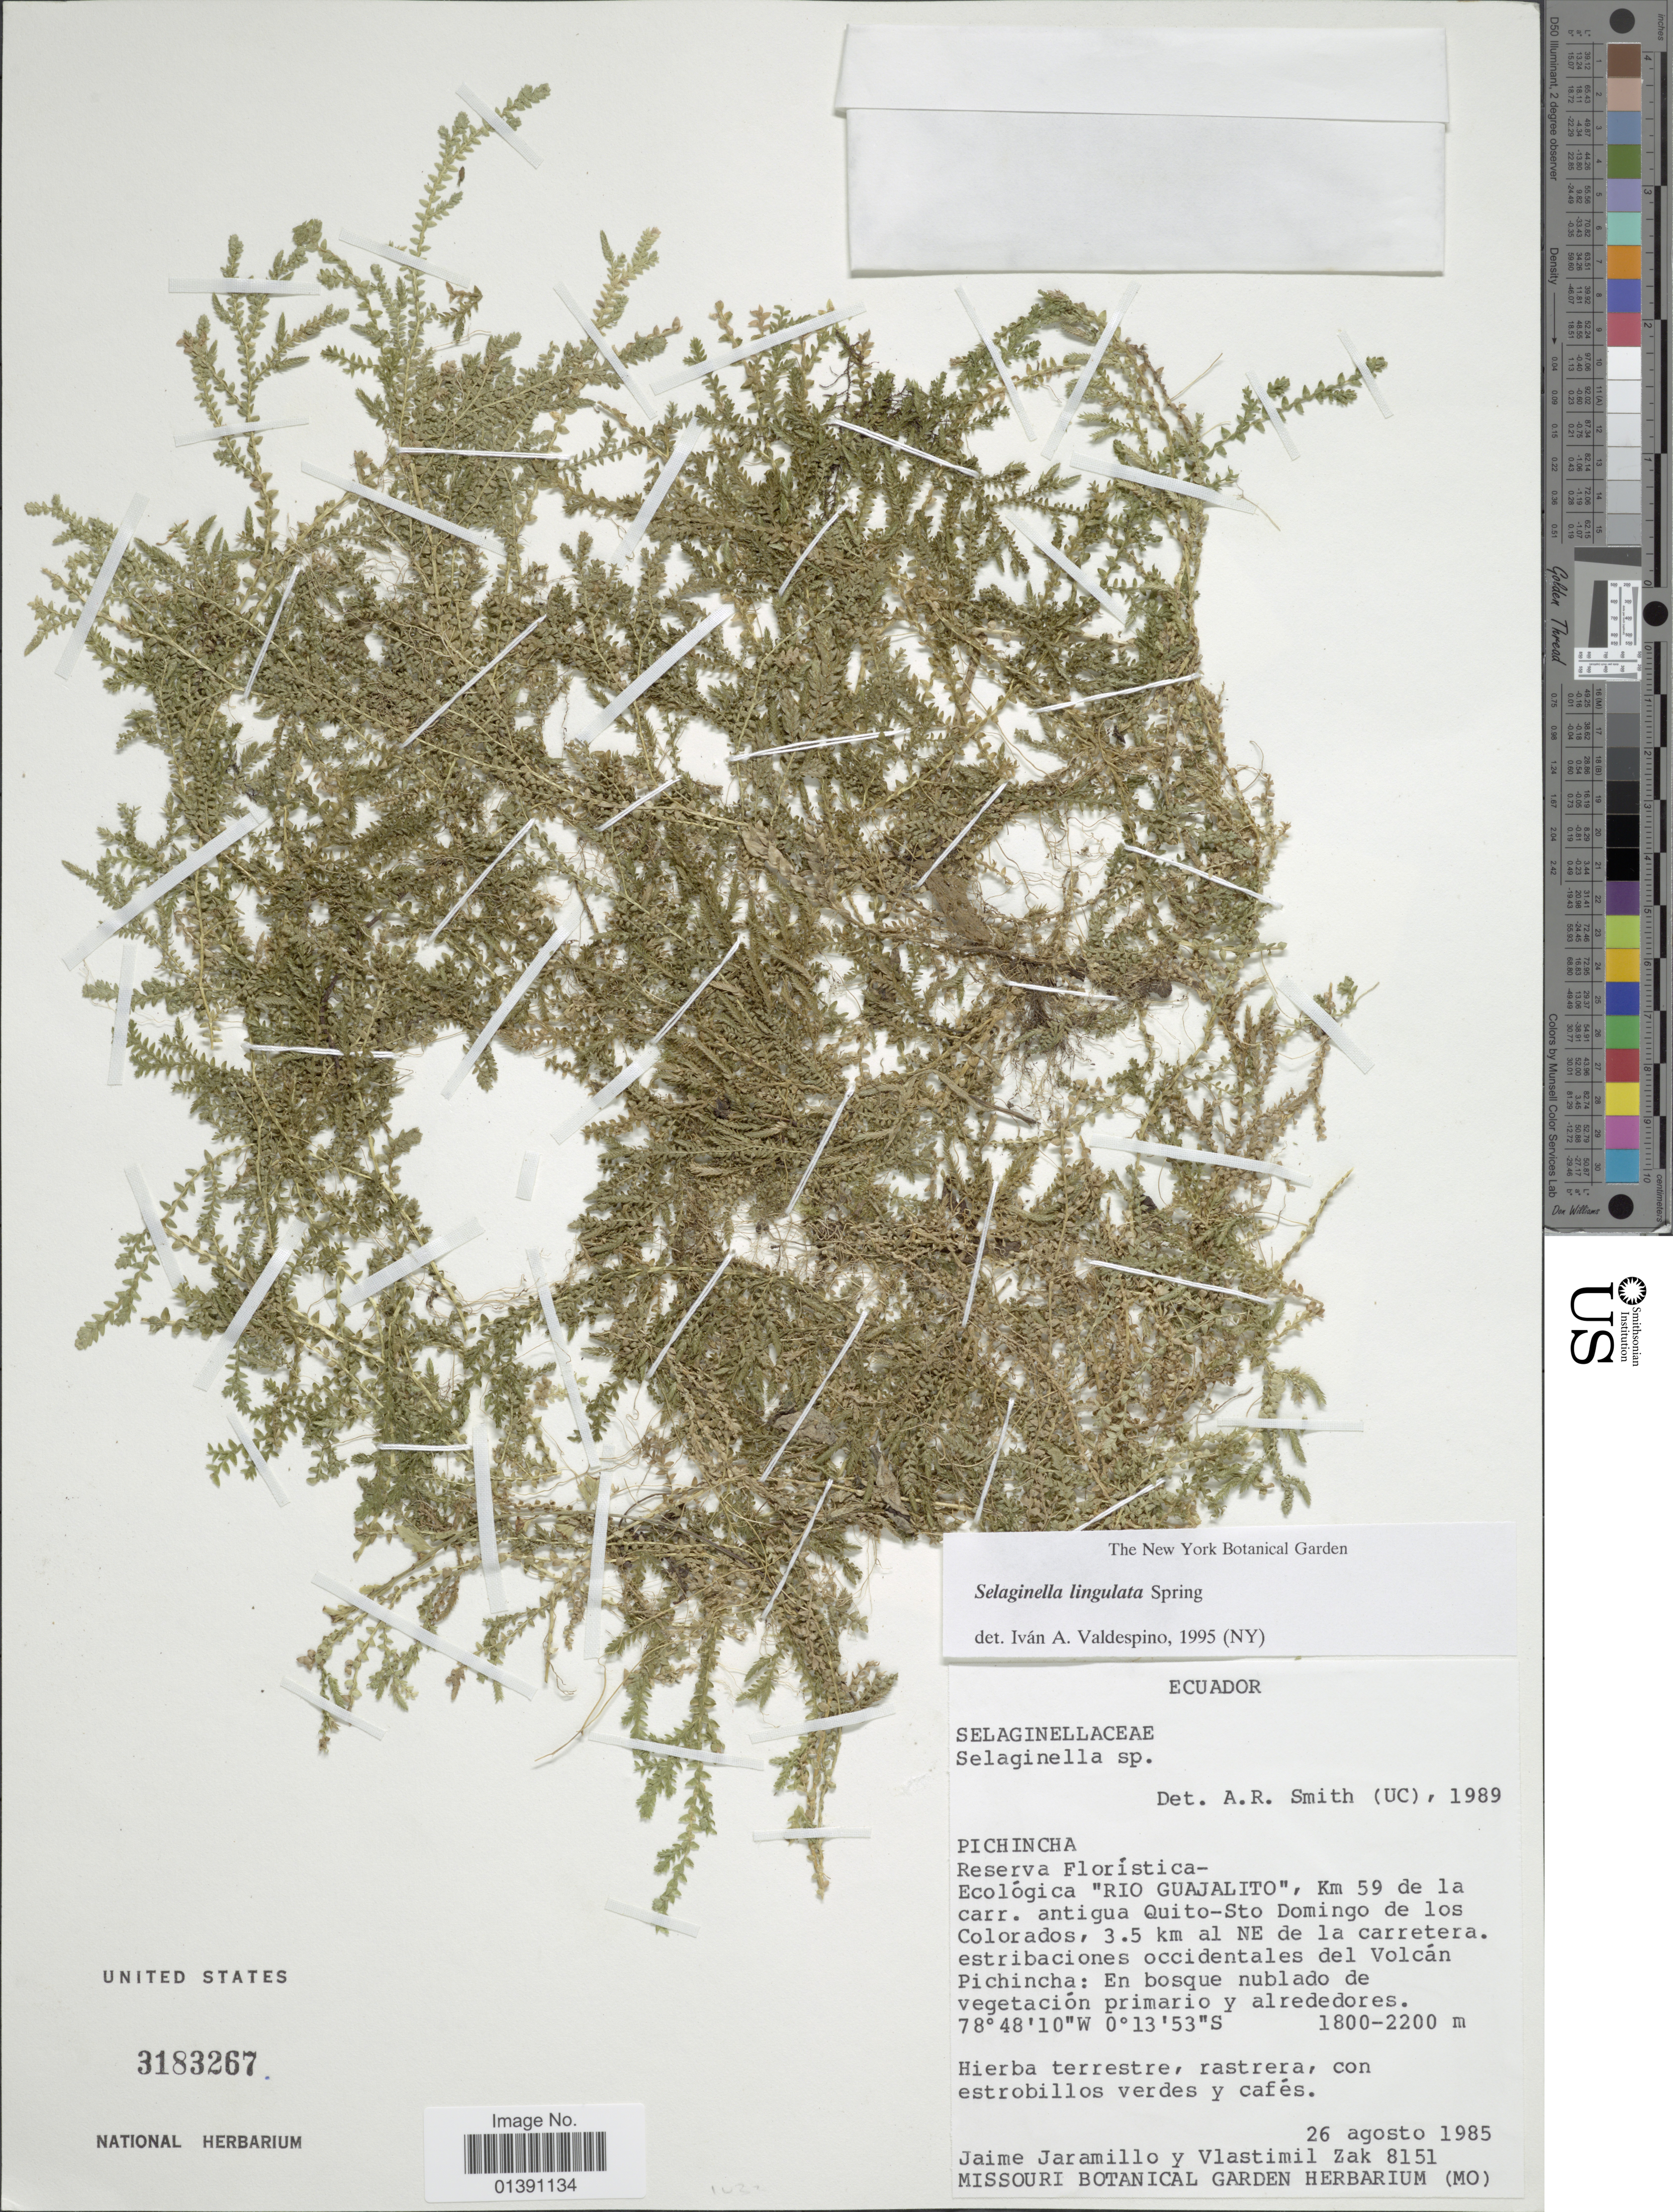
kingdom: Plantae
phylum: Tracheophyta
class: Lycopodiopsida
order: Selaginellales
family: Selaginellaceae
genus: Selaginella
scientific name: Selaginella lingulata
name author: Spring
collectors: J. L. Jaramillo & V. Zak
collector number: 8151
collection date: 1985-08-26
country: Ecuador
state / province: Pichincha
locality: Reserva Floristica-Ecologica 'Rio Guajalito', km 59 de la carr antigua Quito-Sto Domingo de los Colorados, 3.5 km al NE de la carretera, estribaciones occidentales del Volcán Pichincha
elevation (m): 1800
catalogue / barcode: US 3183267